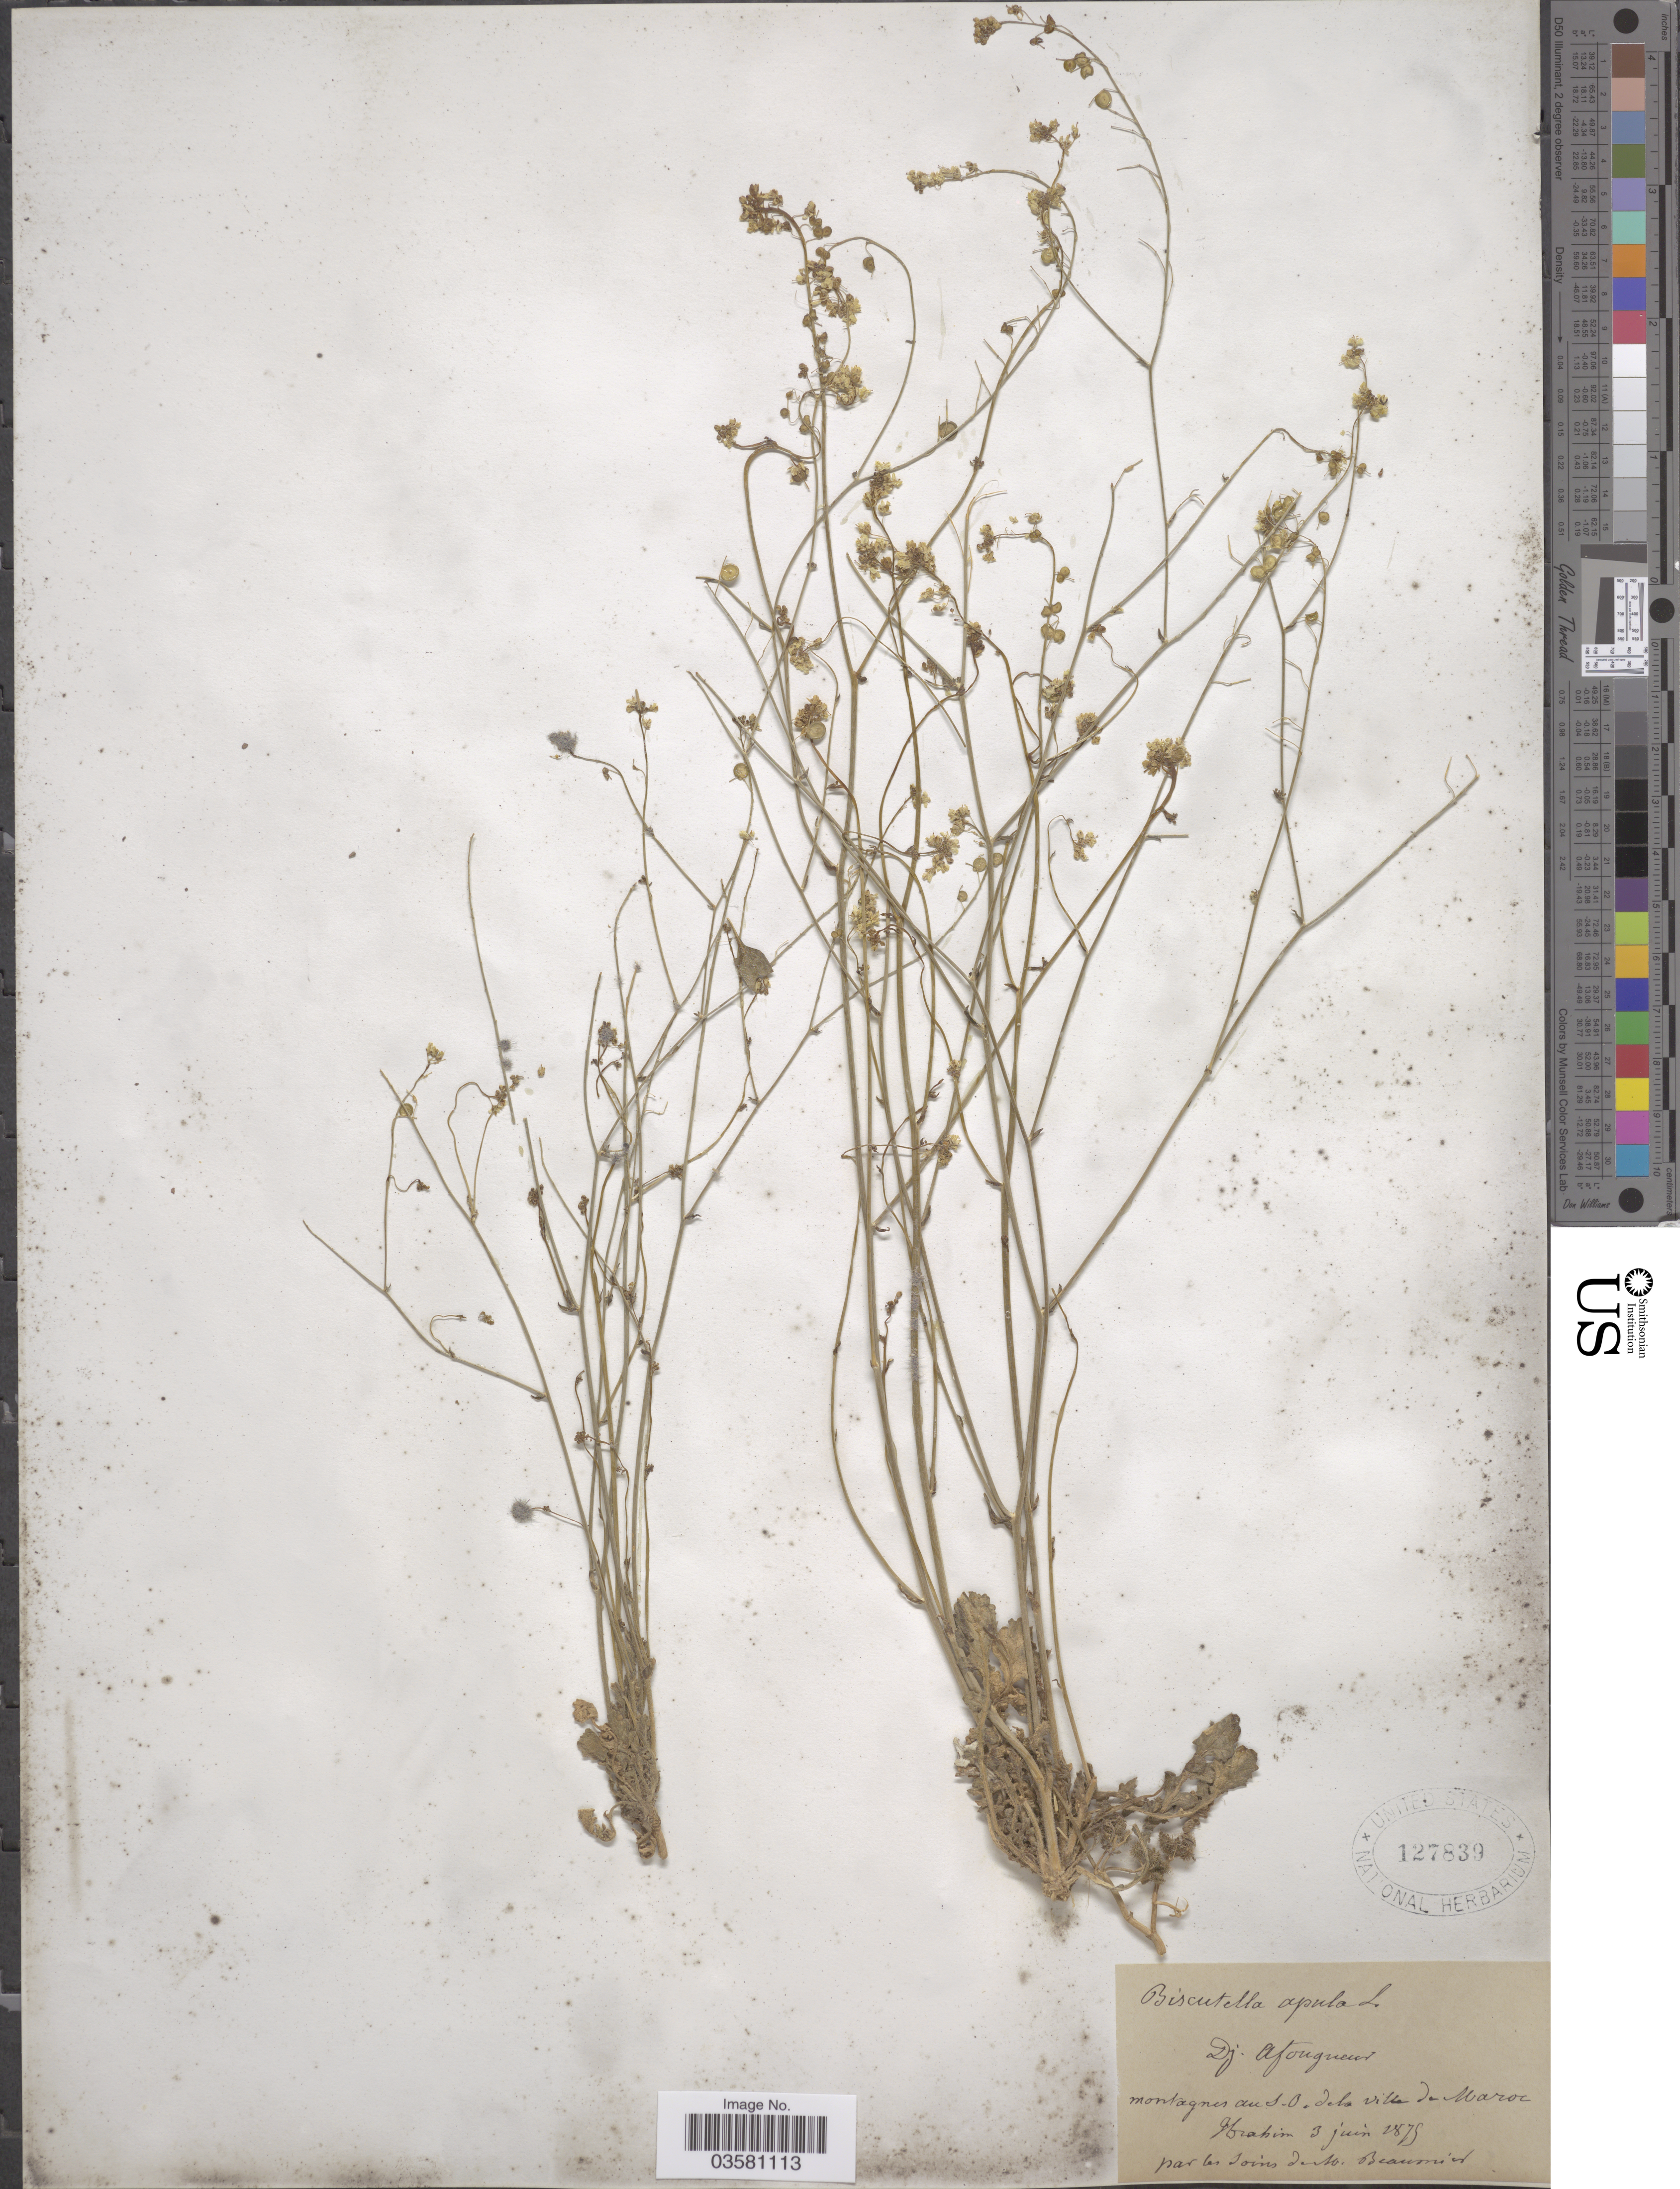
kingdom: Plantae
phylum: Tracheophyta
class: Magnoliopsida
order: Brassicales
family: Brassicaceae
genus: Biscutella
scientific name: Biscutella apula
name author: L.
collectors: -. Ibrahim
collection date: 1875-06-03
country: Morocco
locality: Montagnes au S. O. delo Ville de Maroc.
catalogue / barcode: US 127839